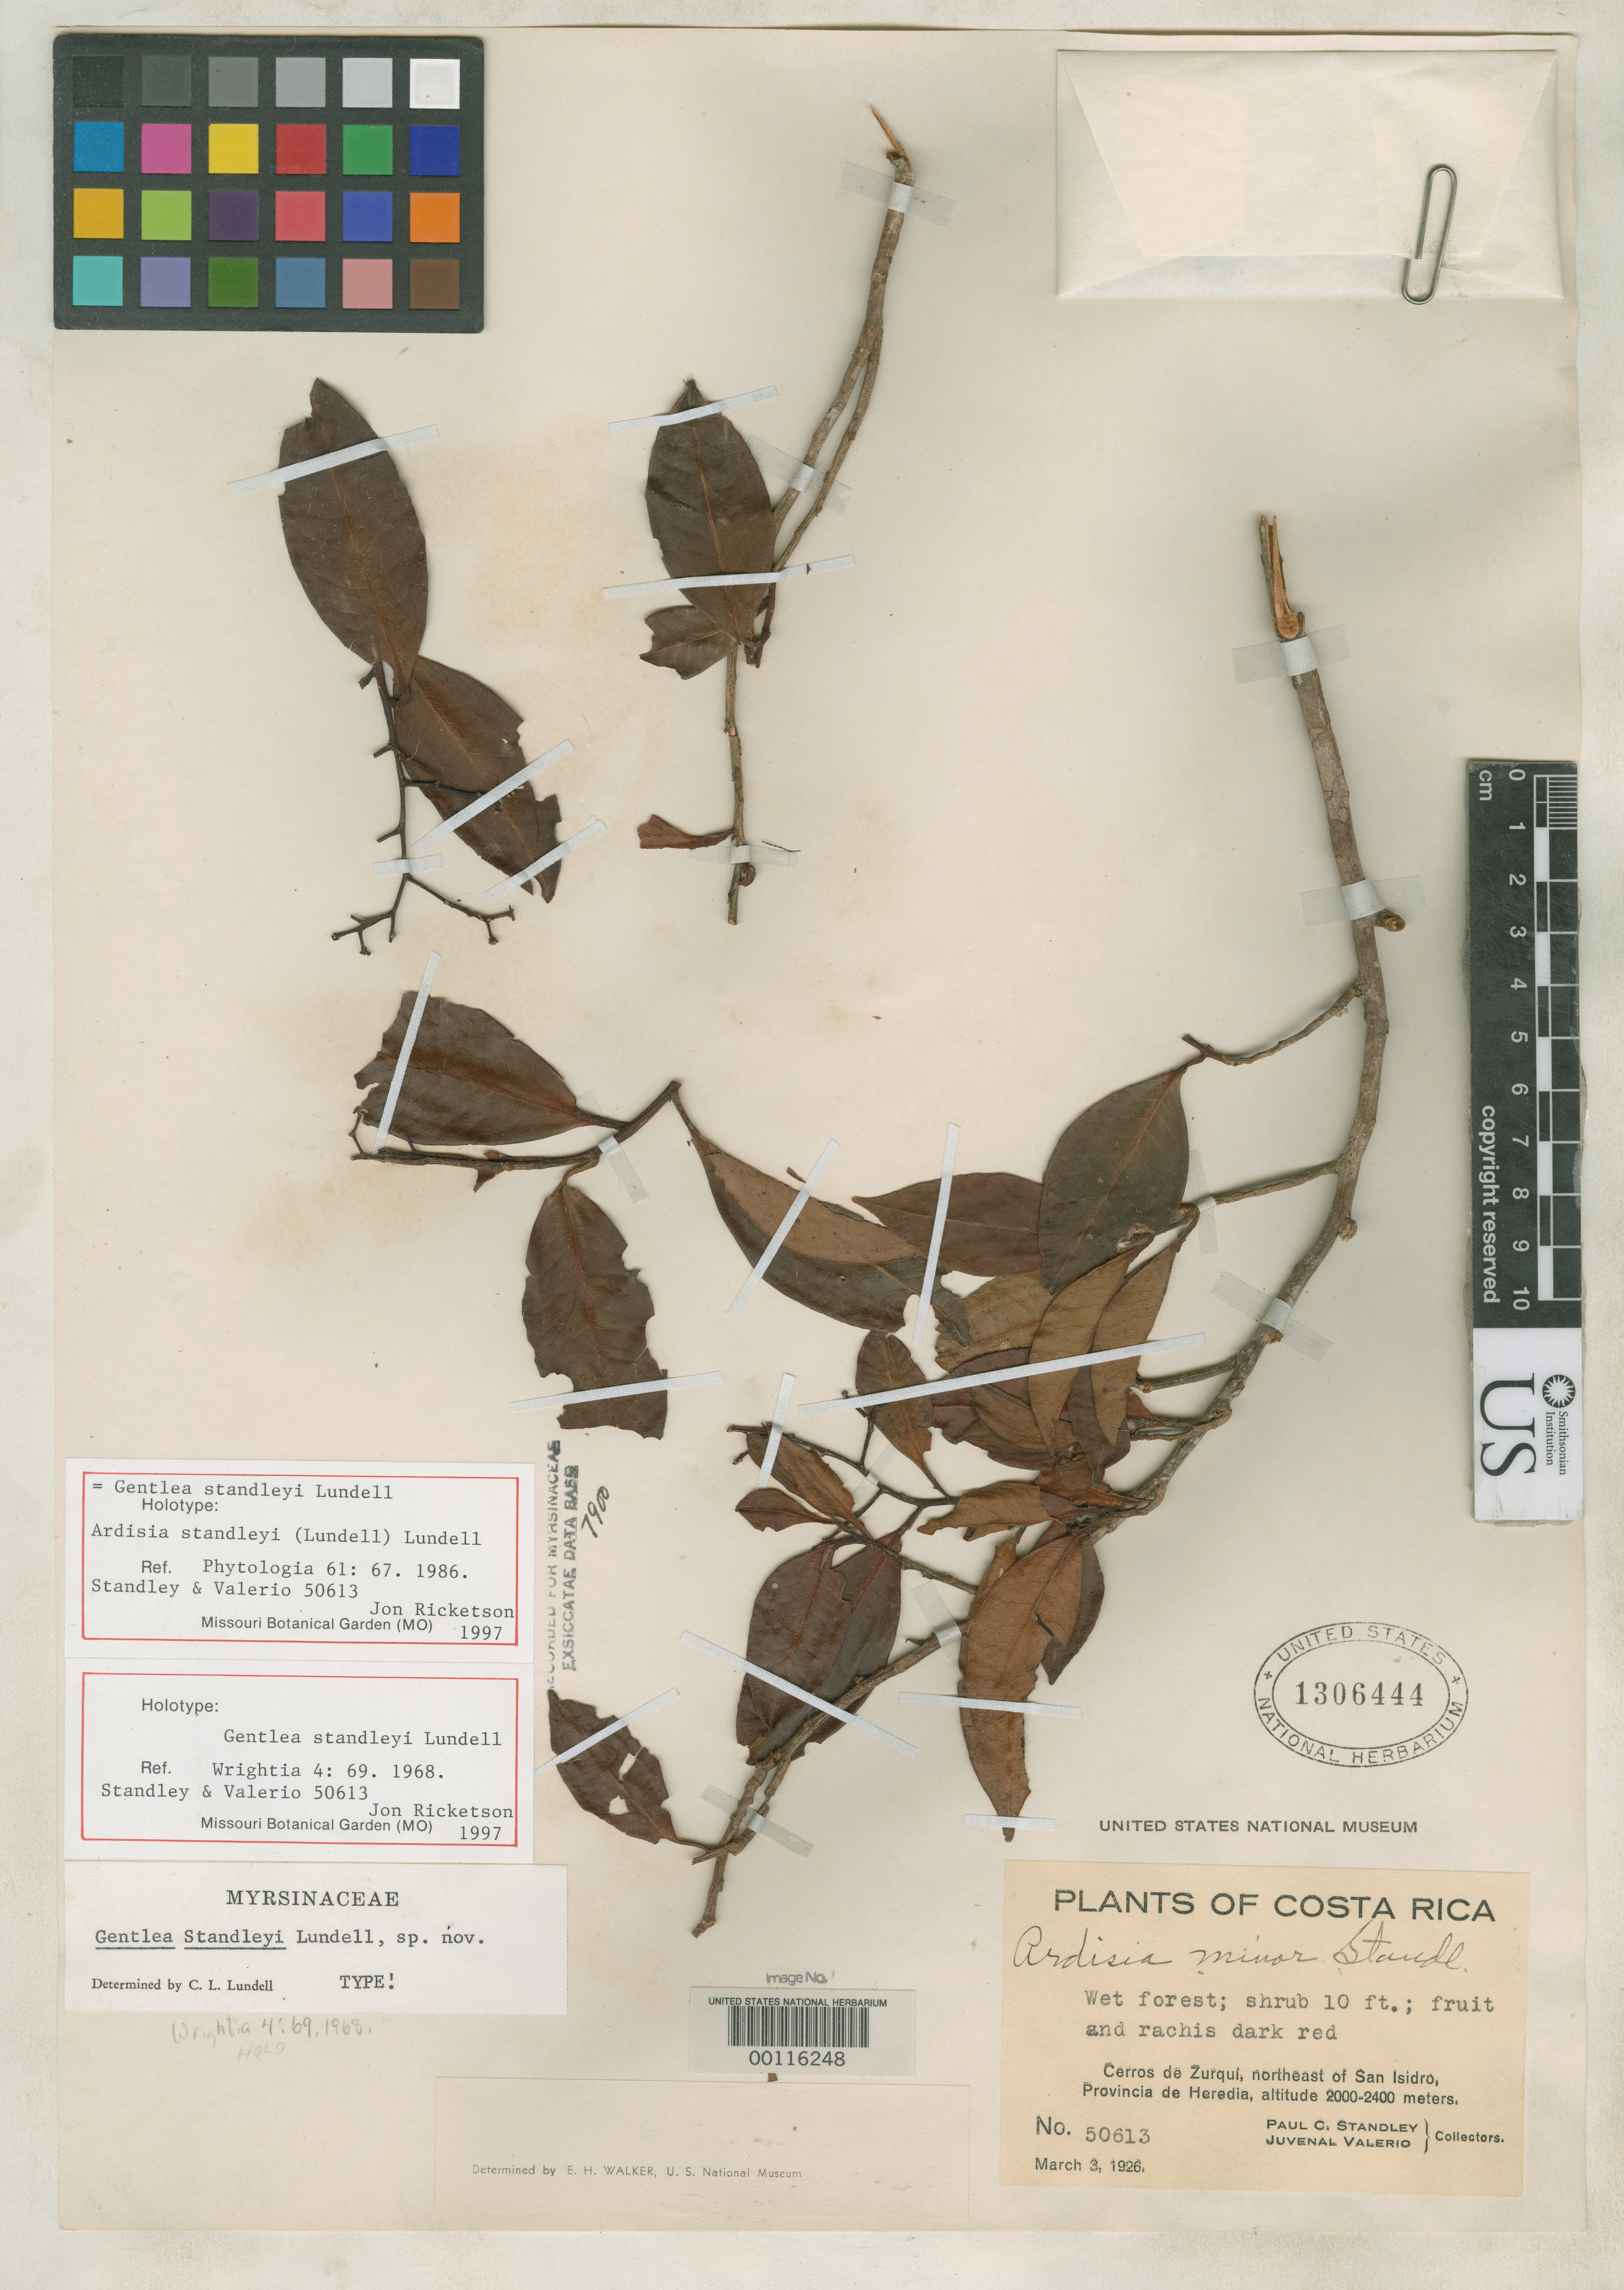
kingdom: Plantae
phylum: Tracheophyta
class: Magnoliopsida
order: Ericales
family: Primulaceae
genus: Gentlea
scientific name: Gentlea standleyi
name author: Lundell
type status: Holotype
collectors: P. C. Standley & J. Valerio R.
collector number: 50613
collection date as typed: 03 Mar 1926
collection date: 1926-03-03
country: Costa Rica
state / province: Heredia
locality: NE of San Isidro, cerros de Zurqui.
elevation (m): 2000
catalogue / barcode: US 1306444